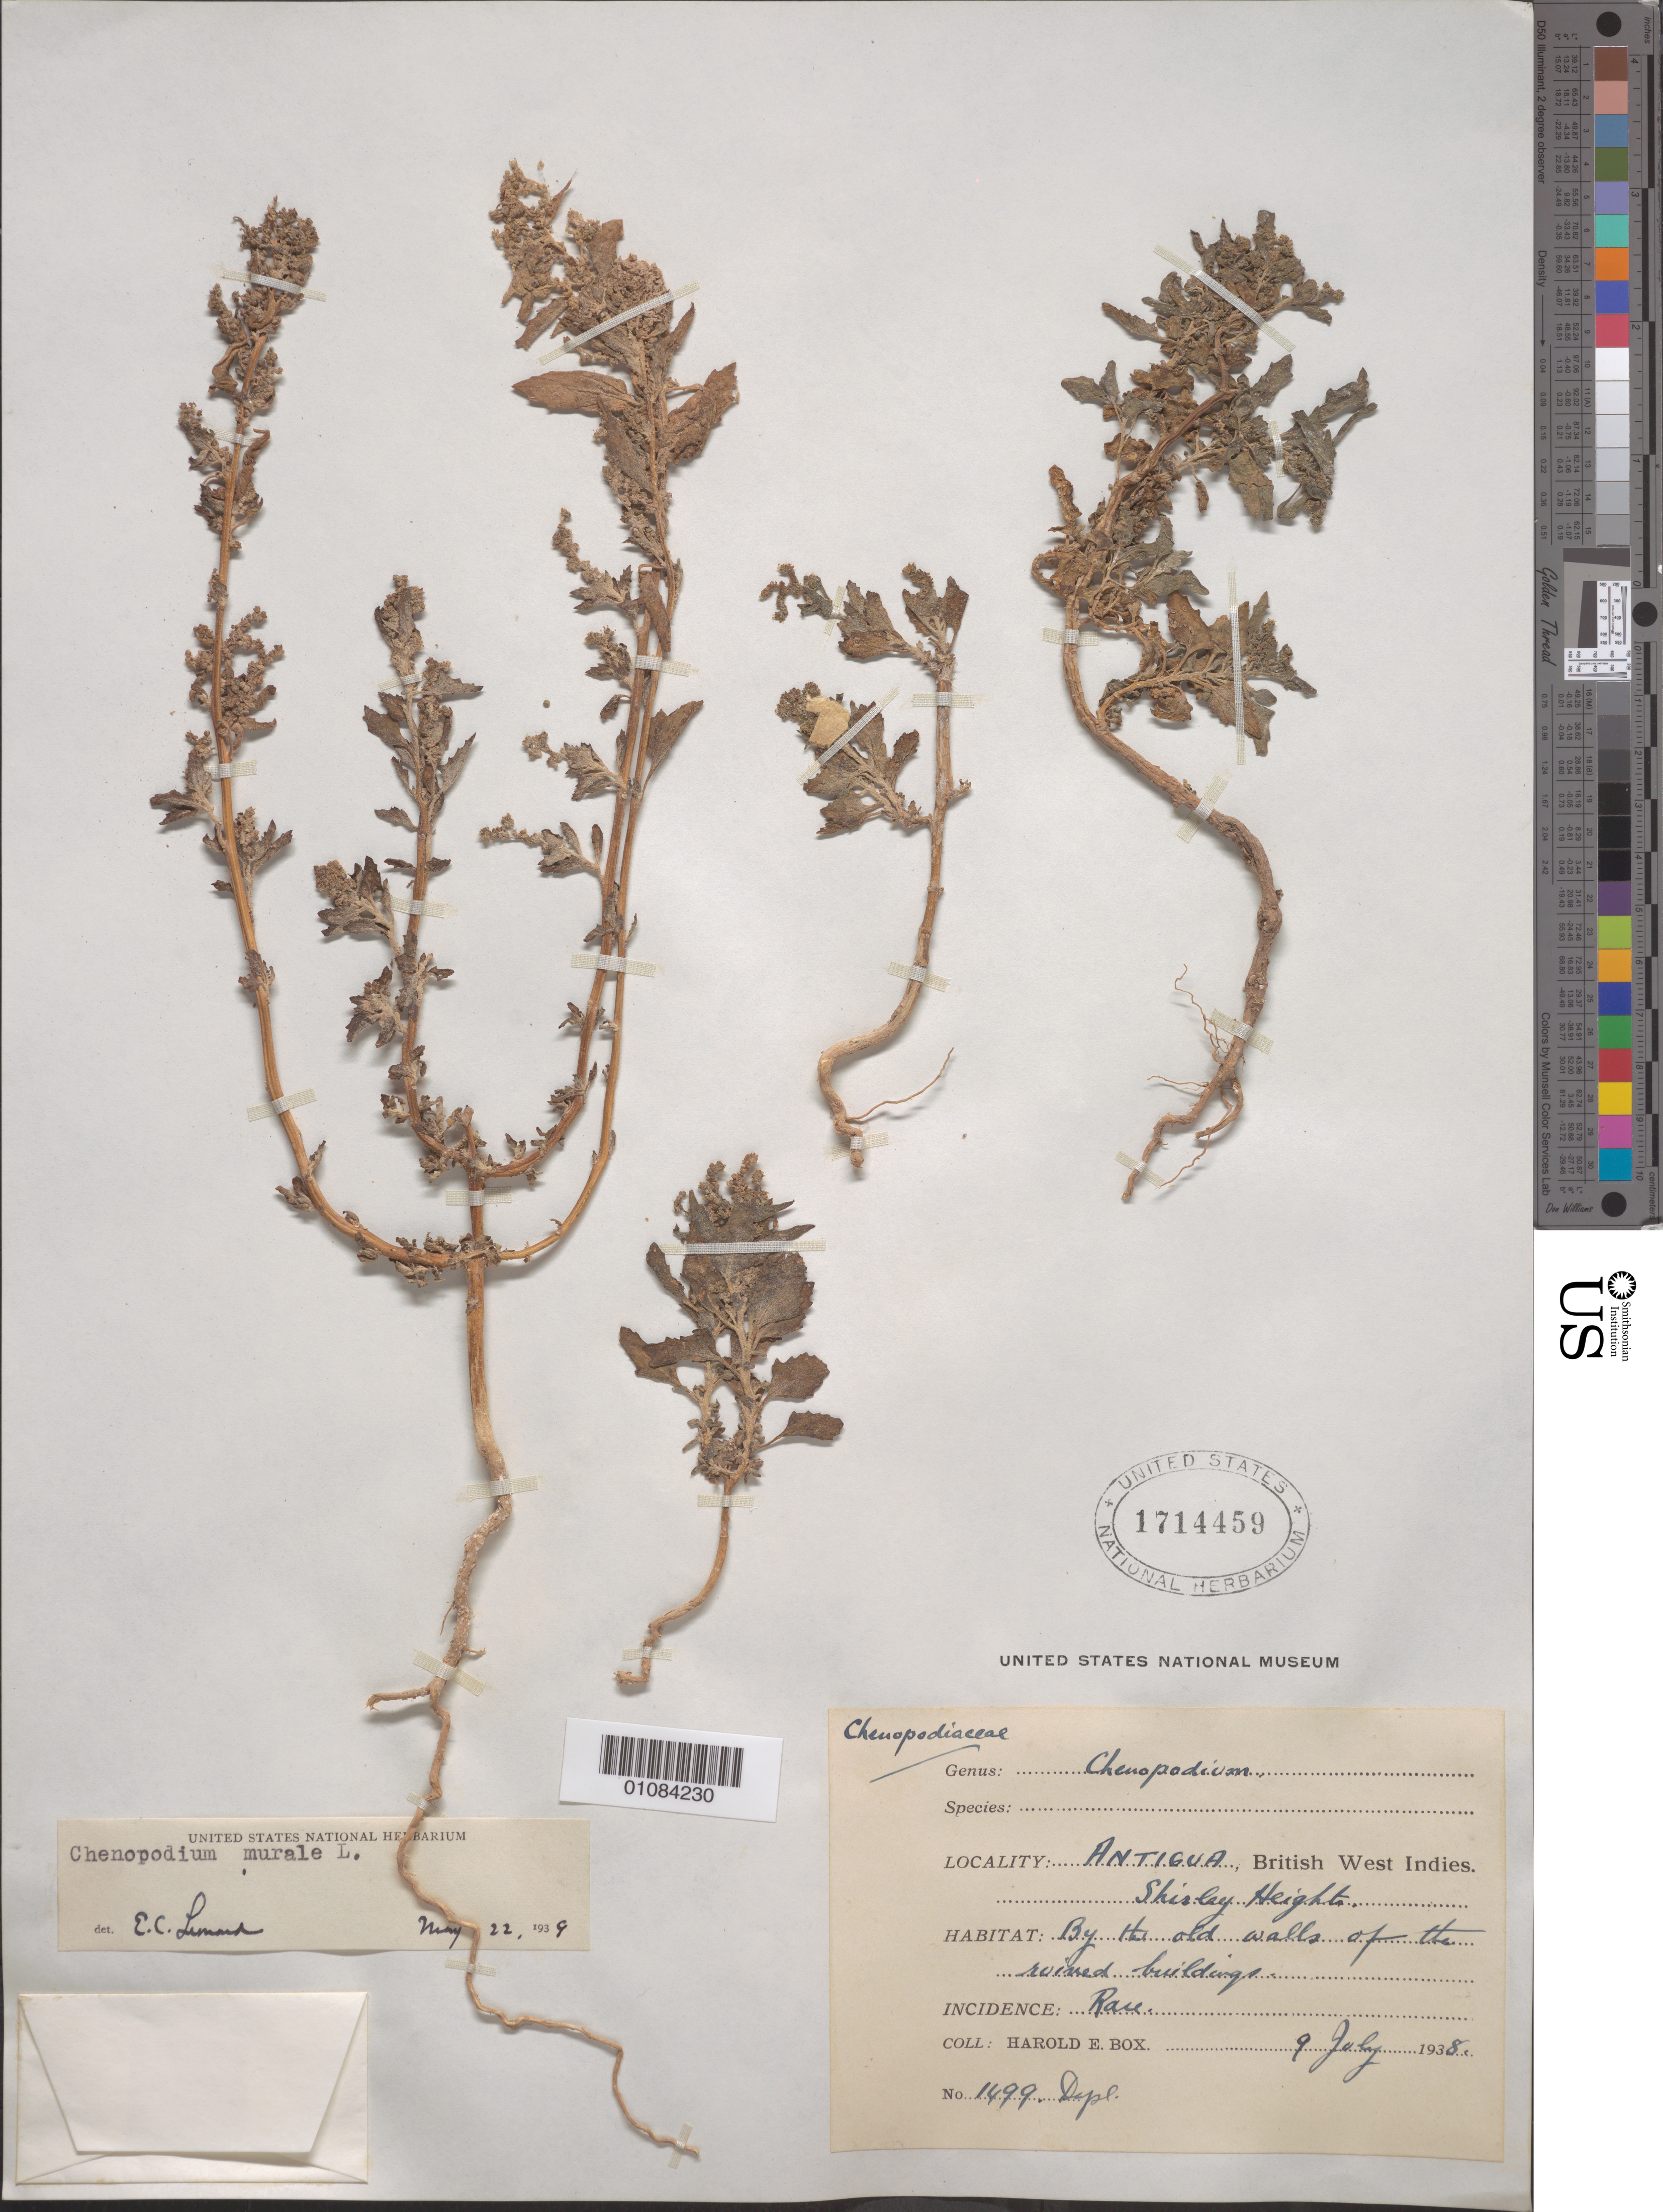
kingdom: Plantae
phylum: Tracheophyta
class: Magnoliopsida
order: Caryophyllales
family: Amaranthaceae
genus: Chenopodium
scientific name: Chenopodium murale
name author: L.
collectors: H. E. Box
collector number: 1499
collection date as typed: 09 Jul 1938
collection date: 1938-07-09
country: Antigua and Barbuda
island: Antigua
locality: Shirley heights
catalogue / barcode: US 1714459